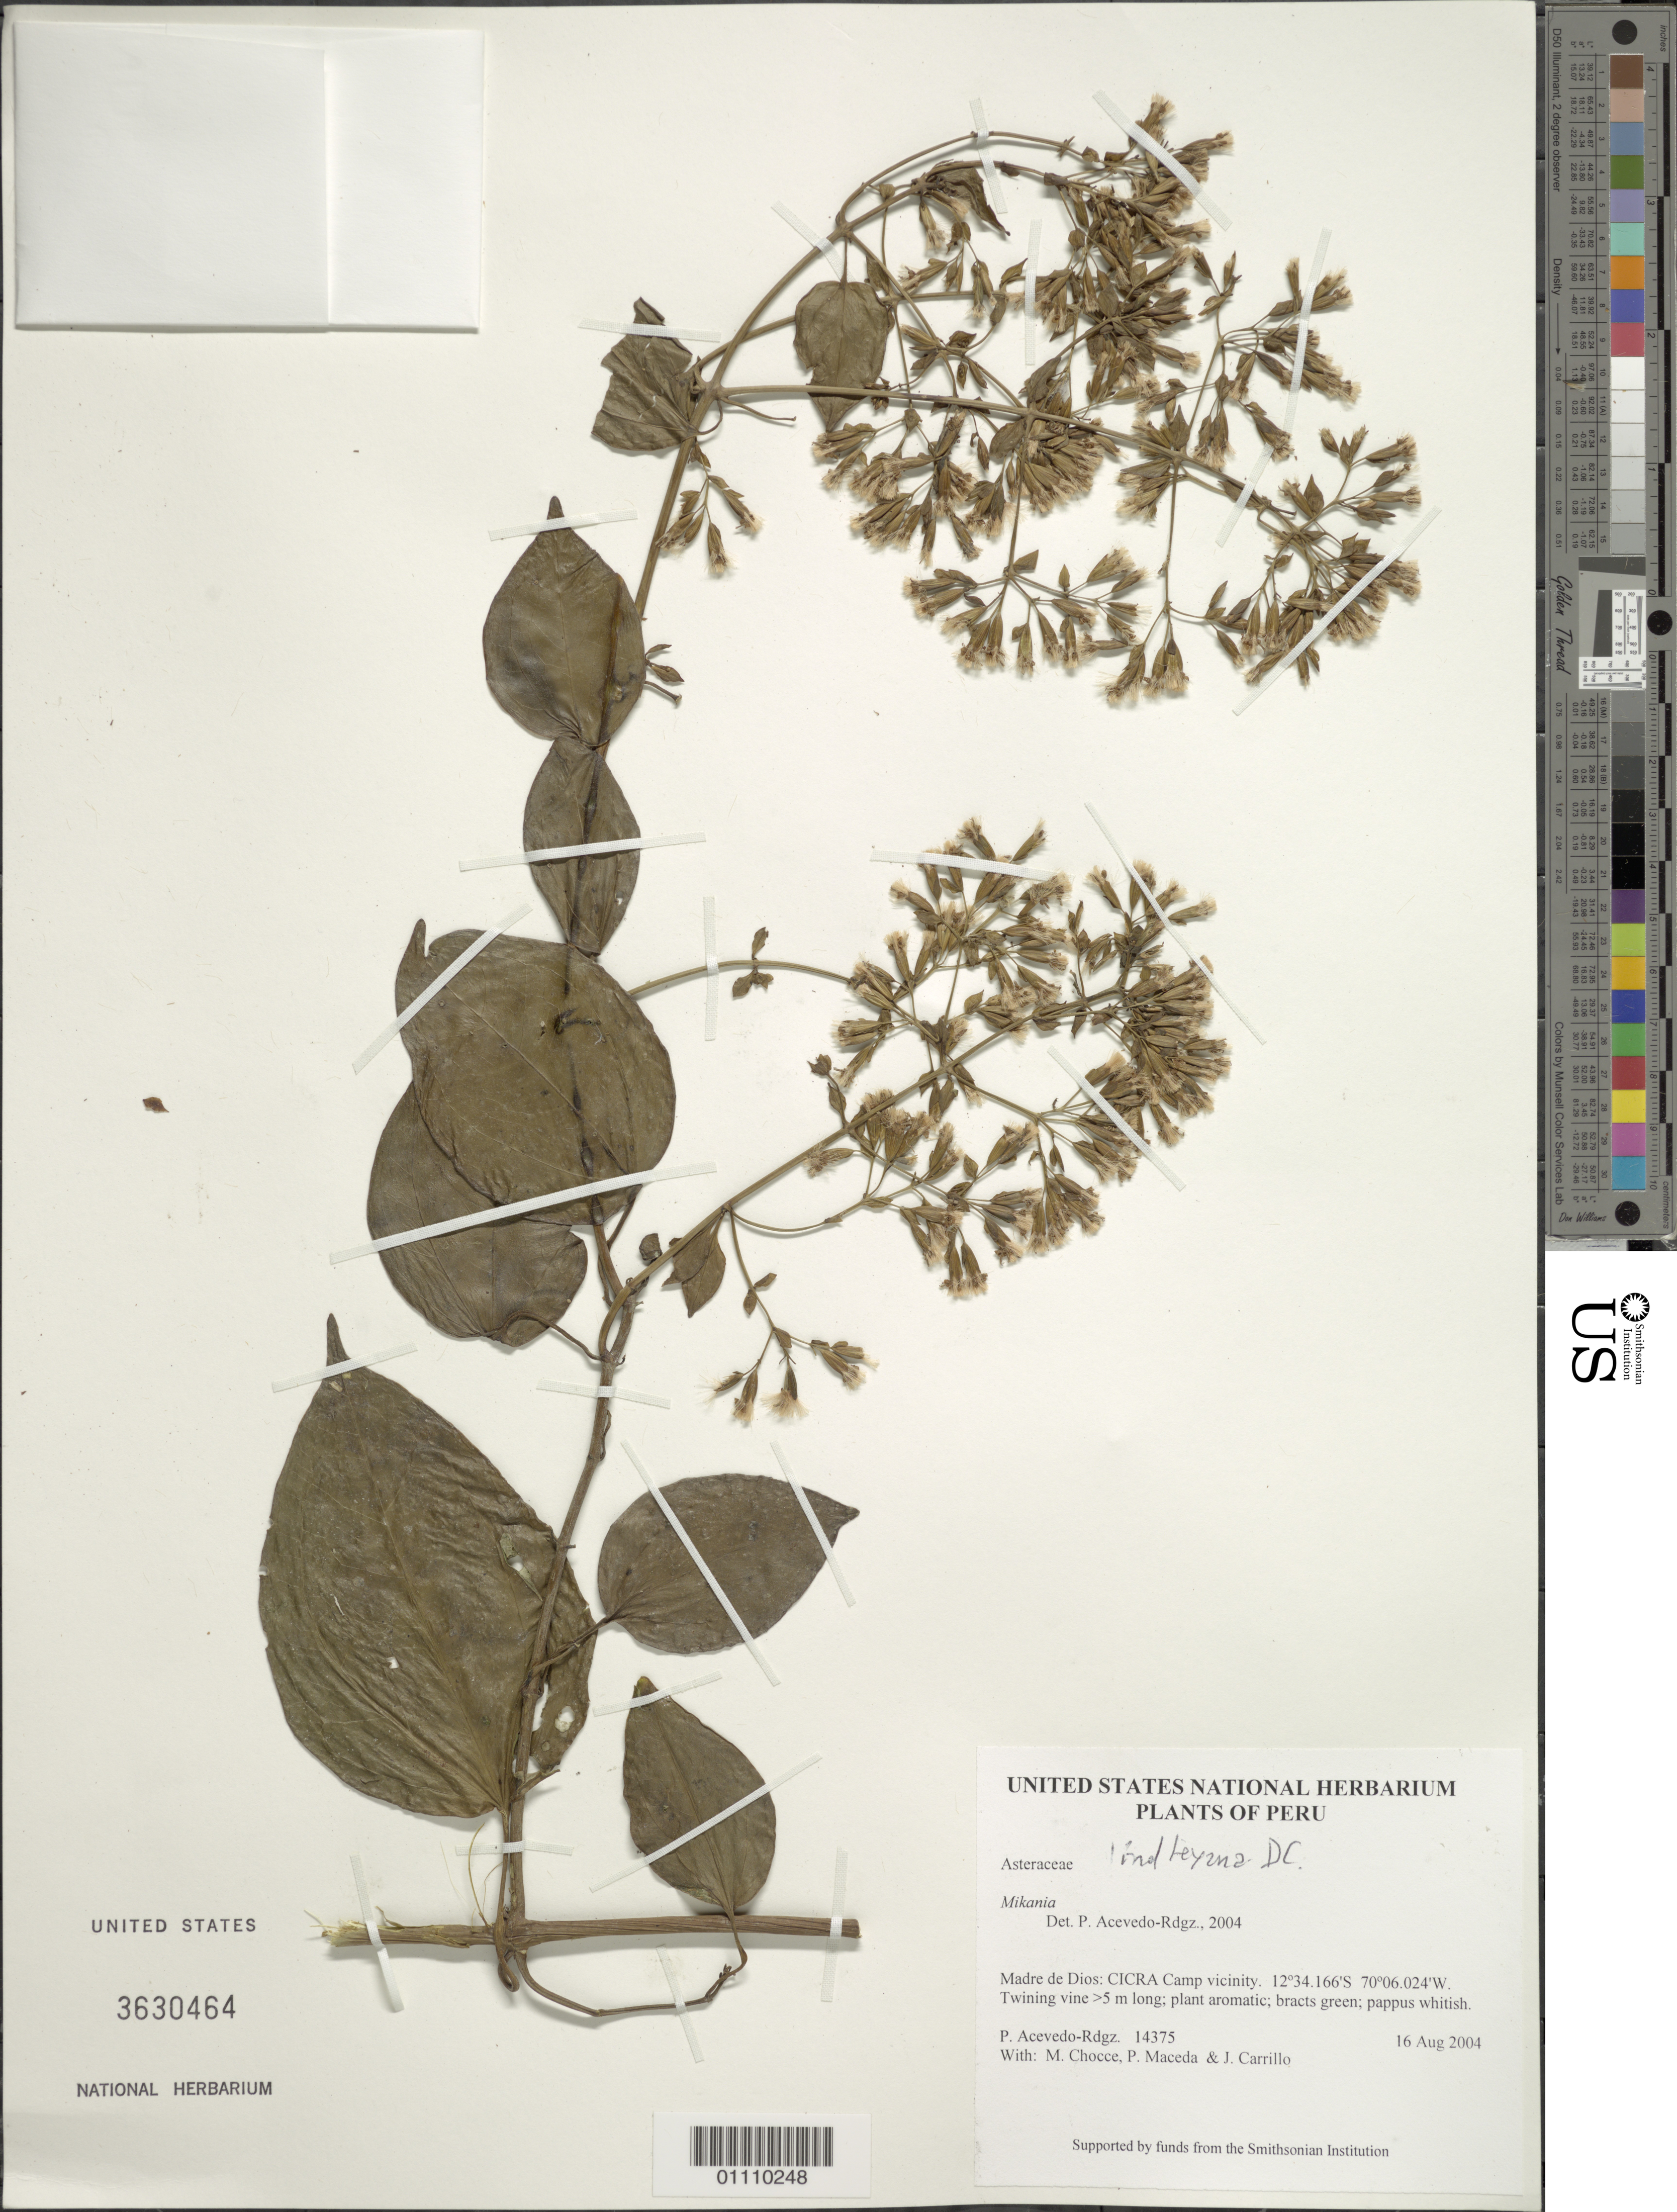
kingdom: Plantae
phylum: Tracheophyta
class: Magnoliopsida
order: Asterales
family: Asteraceae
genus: Mikania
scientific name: Mikania lindleyana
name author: DC.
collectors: P. Acevedo-Rodr., M. Chocce, P. Maceda & J. Carrillo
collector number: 14375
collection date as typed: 16 Aug 2004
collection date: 2004-08-16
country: Peru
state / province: Madre de Dios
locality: Madre de Dios: CICRA Camp vicinity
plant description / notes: MO, NY, K, P, US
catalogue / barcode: US 3630464